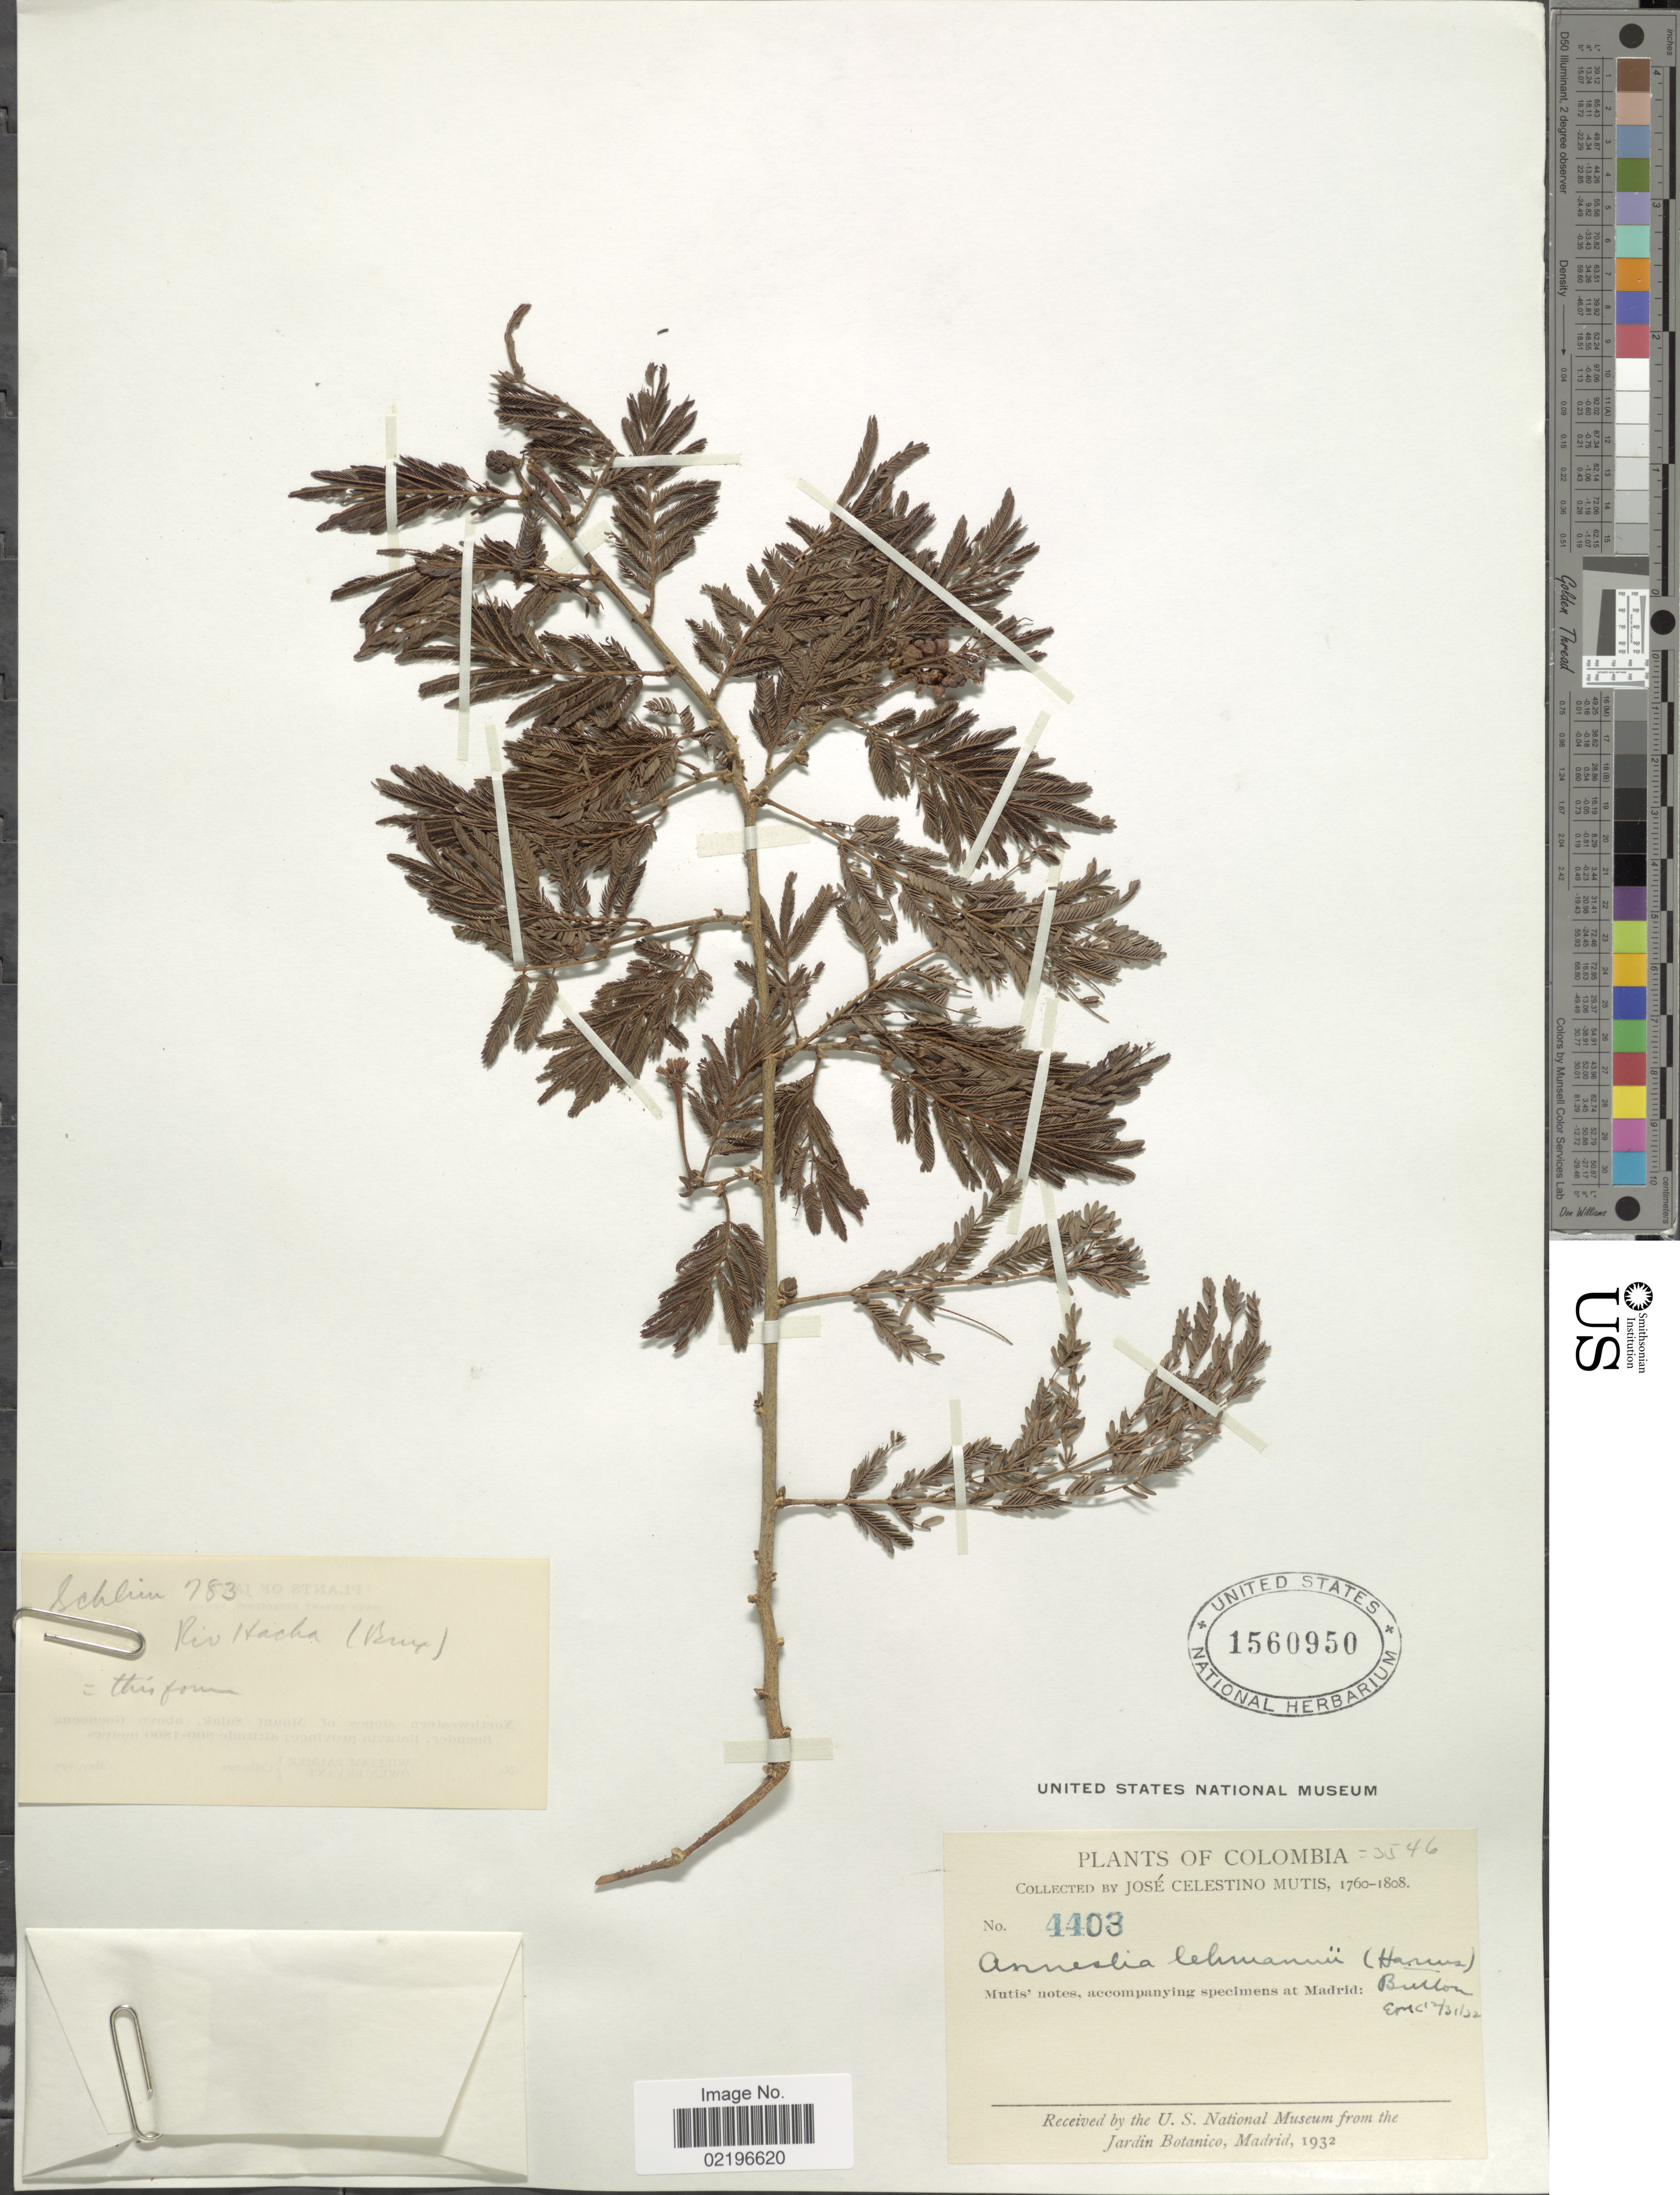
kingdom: Plantae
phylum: Tracheophyta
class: Magnoliopsida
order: Fabales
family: Fabaceae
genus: Calliandra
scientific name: Calliandra pittieri var. pittieri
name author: Standl.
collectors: J. C. B. Mutis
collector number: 4403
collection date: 1760/1808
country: Colombia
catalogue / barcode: US 1560950